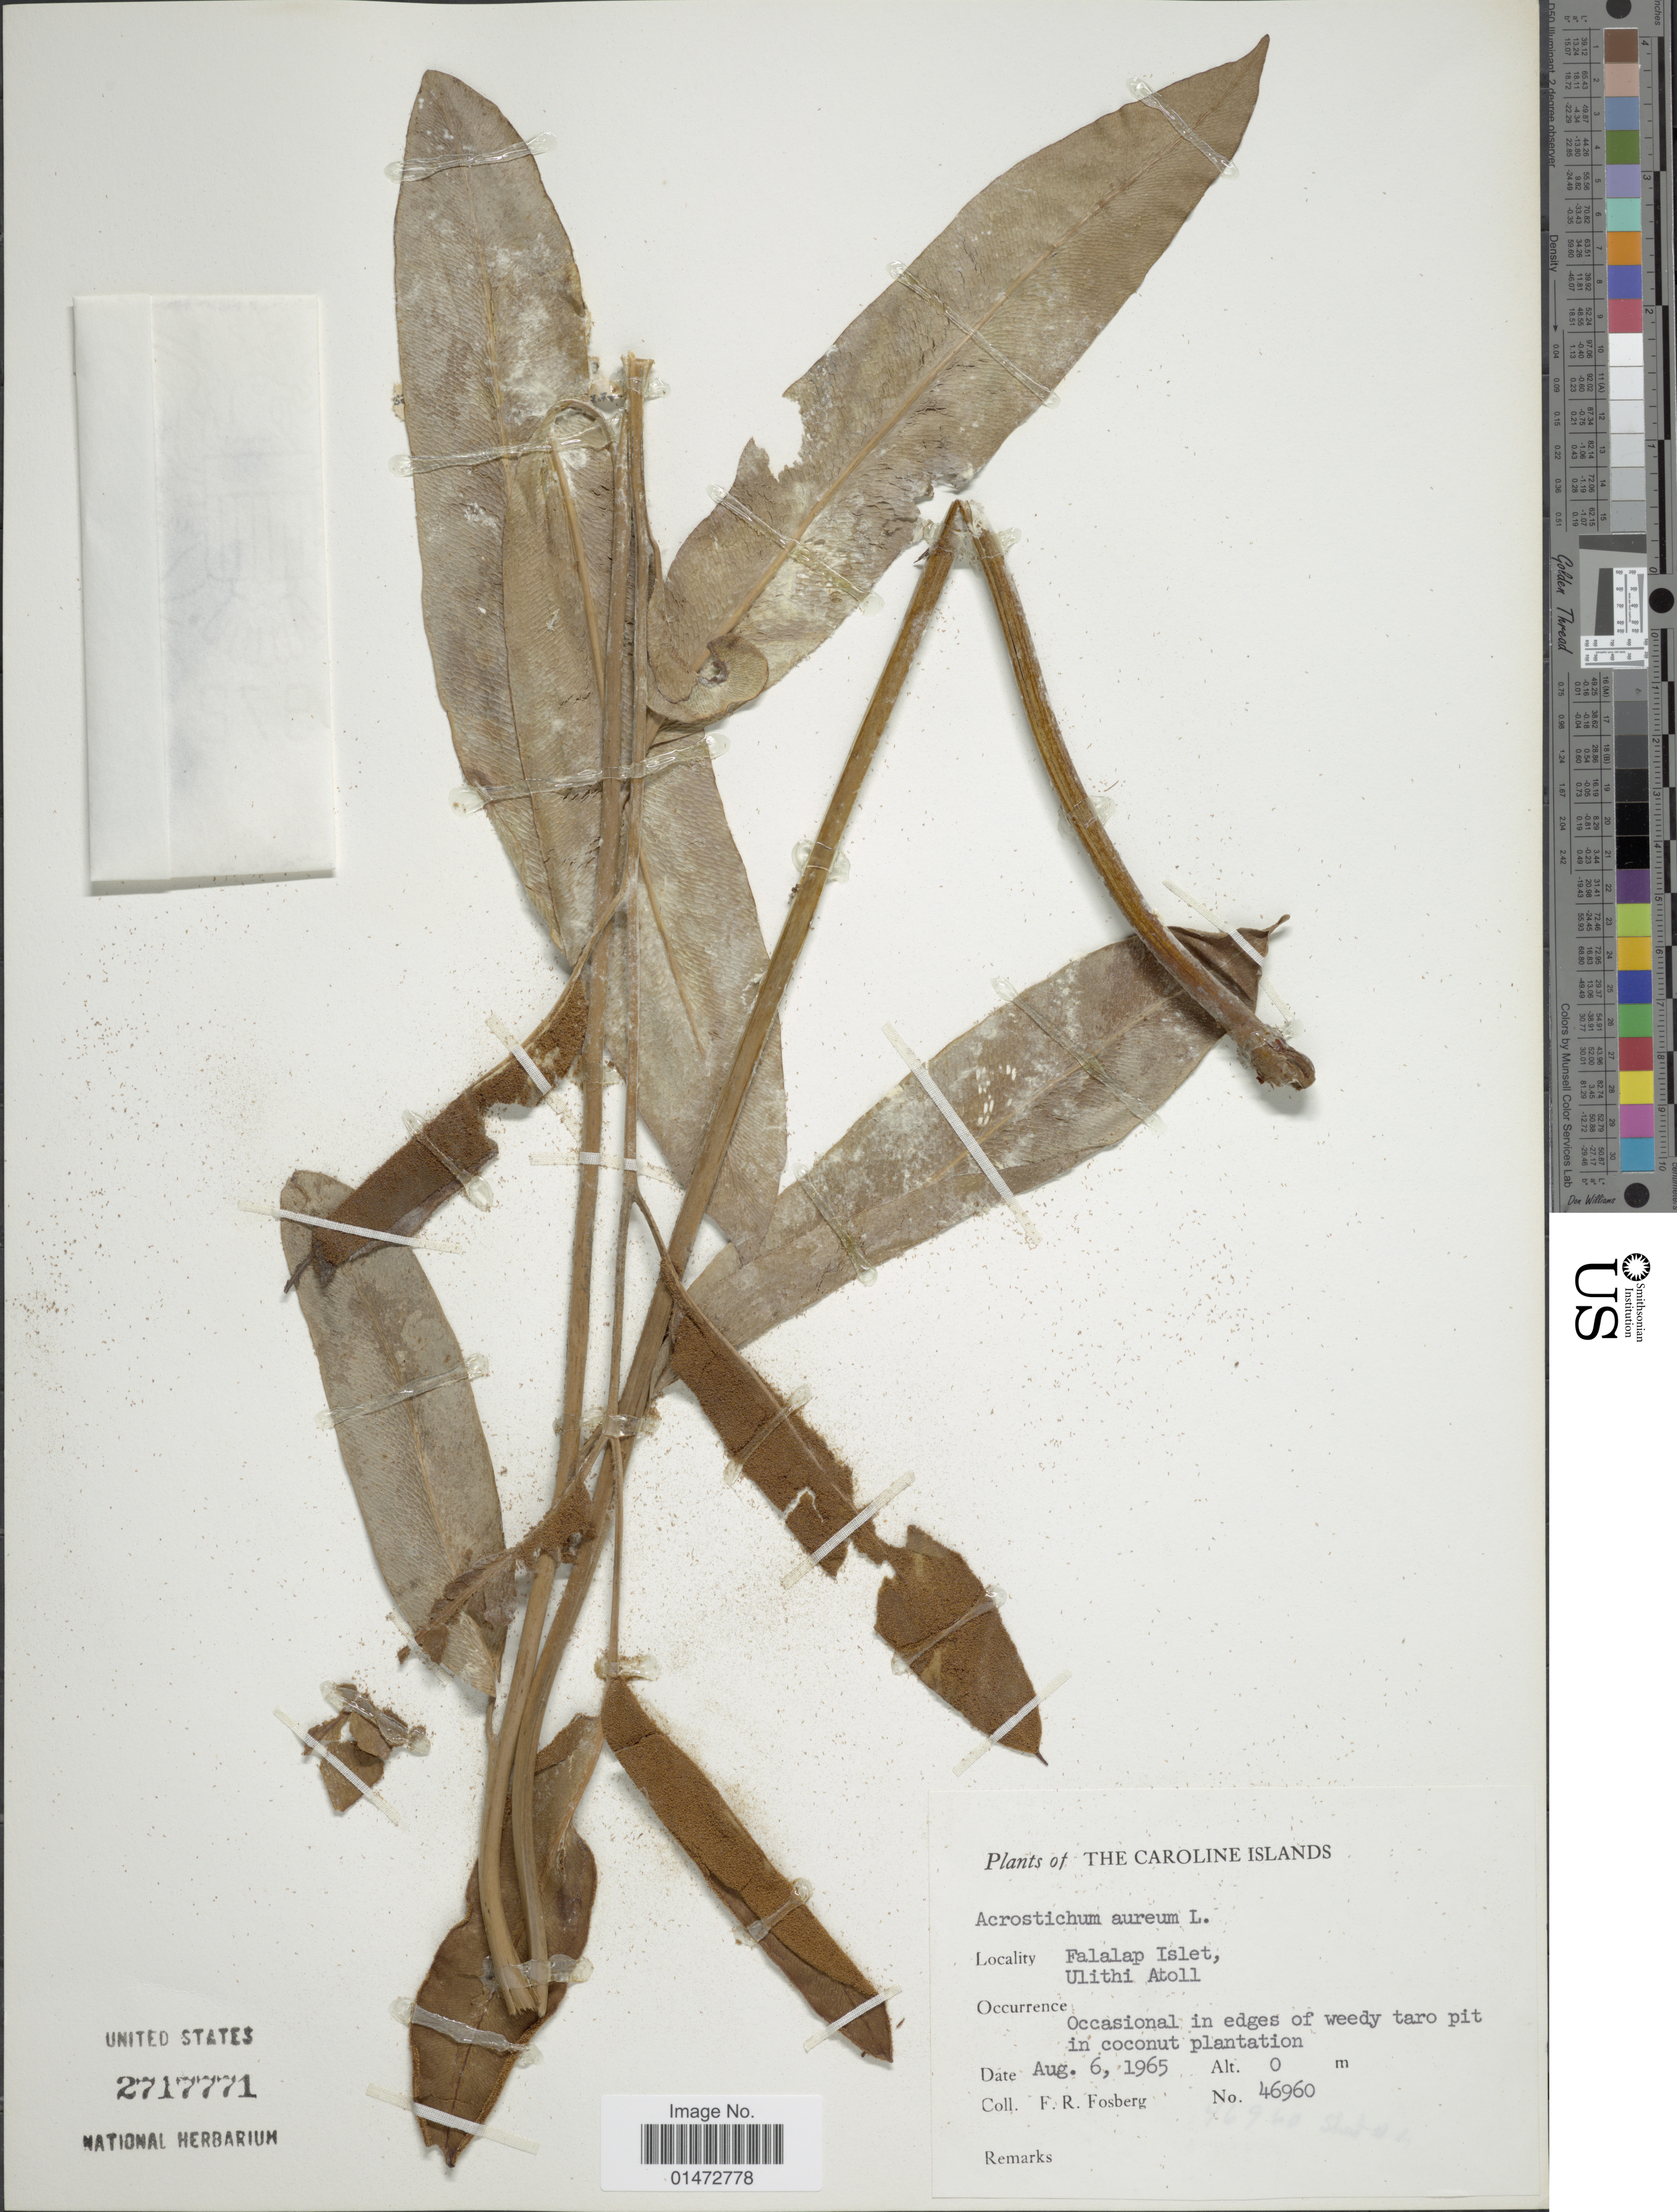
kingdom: Plantae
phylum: Tracheophyta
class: Polypodiopsida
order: Polypodiales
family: Pteridaceae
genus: Acrostichum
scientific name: Acrostichum aureum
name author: L.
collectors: F. R. Fosberg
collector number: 46960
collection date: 1965-08-06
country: Micronesia, Federated States of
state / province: Yap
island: Ulithi Atoll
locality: The Caroline Islands. Falalap Islet, Ulithi Atoll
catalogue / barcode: US 2717771